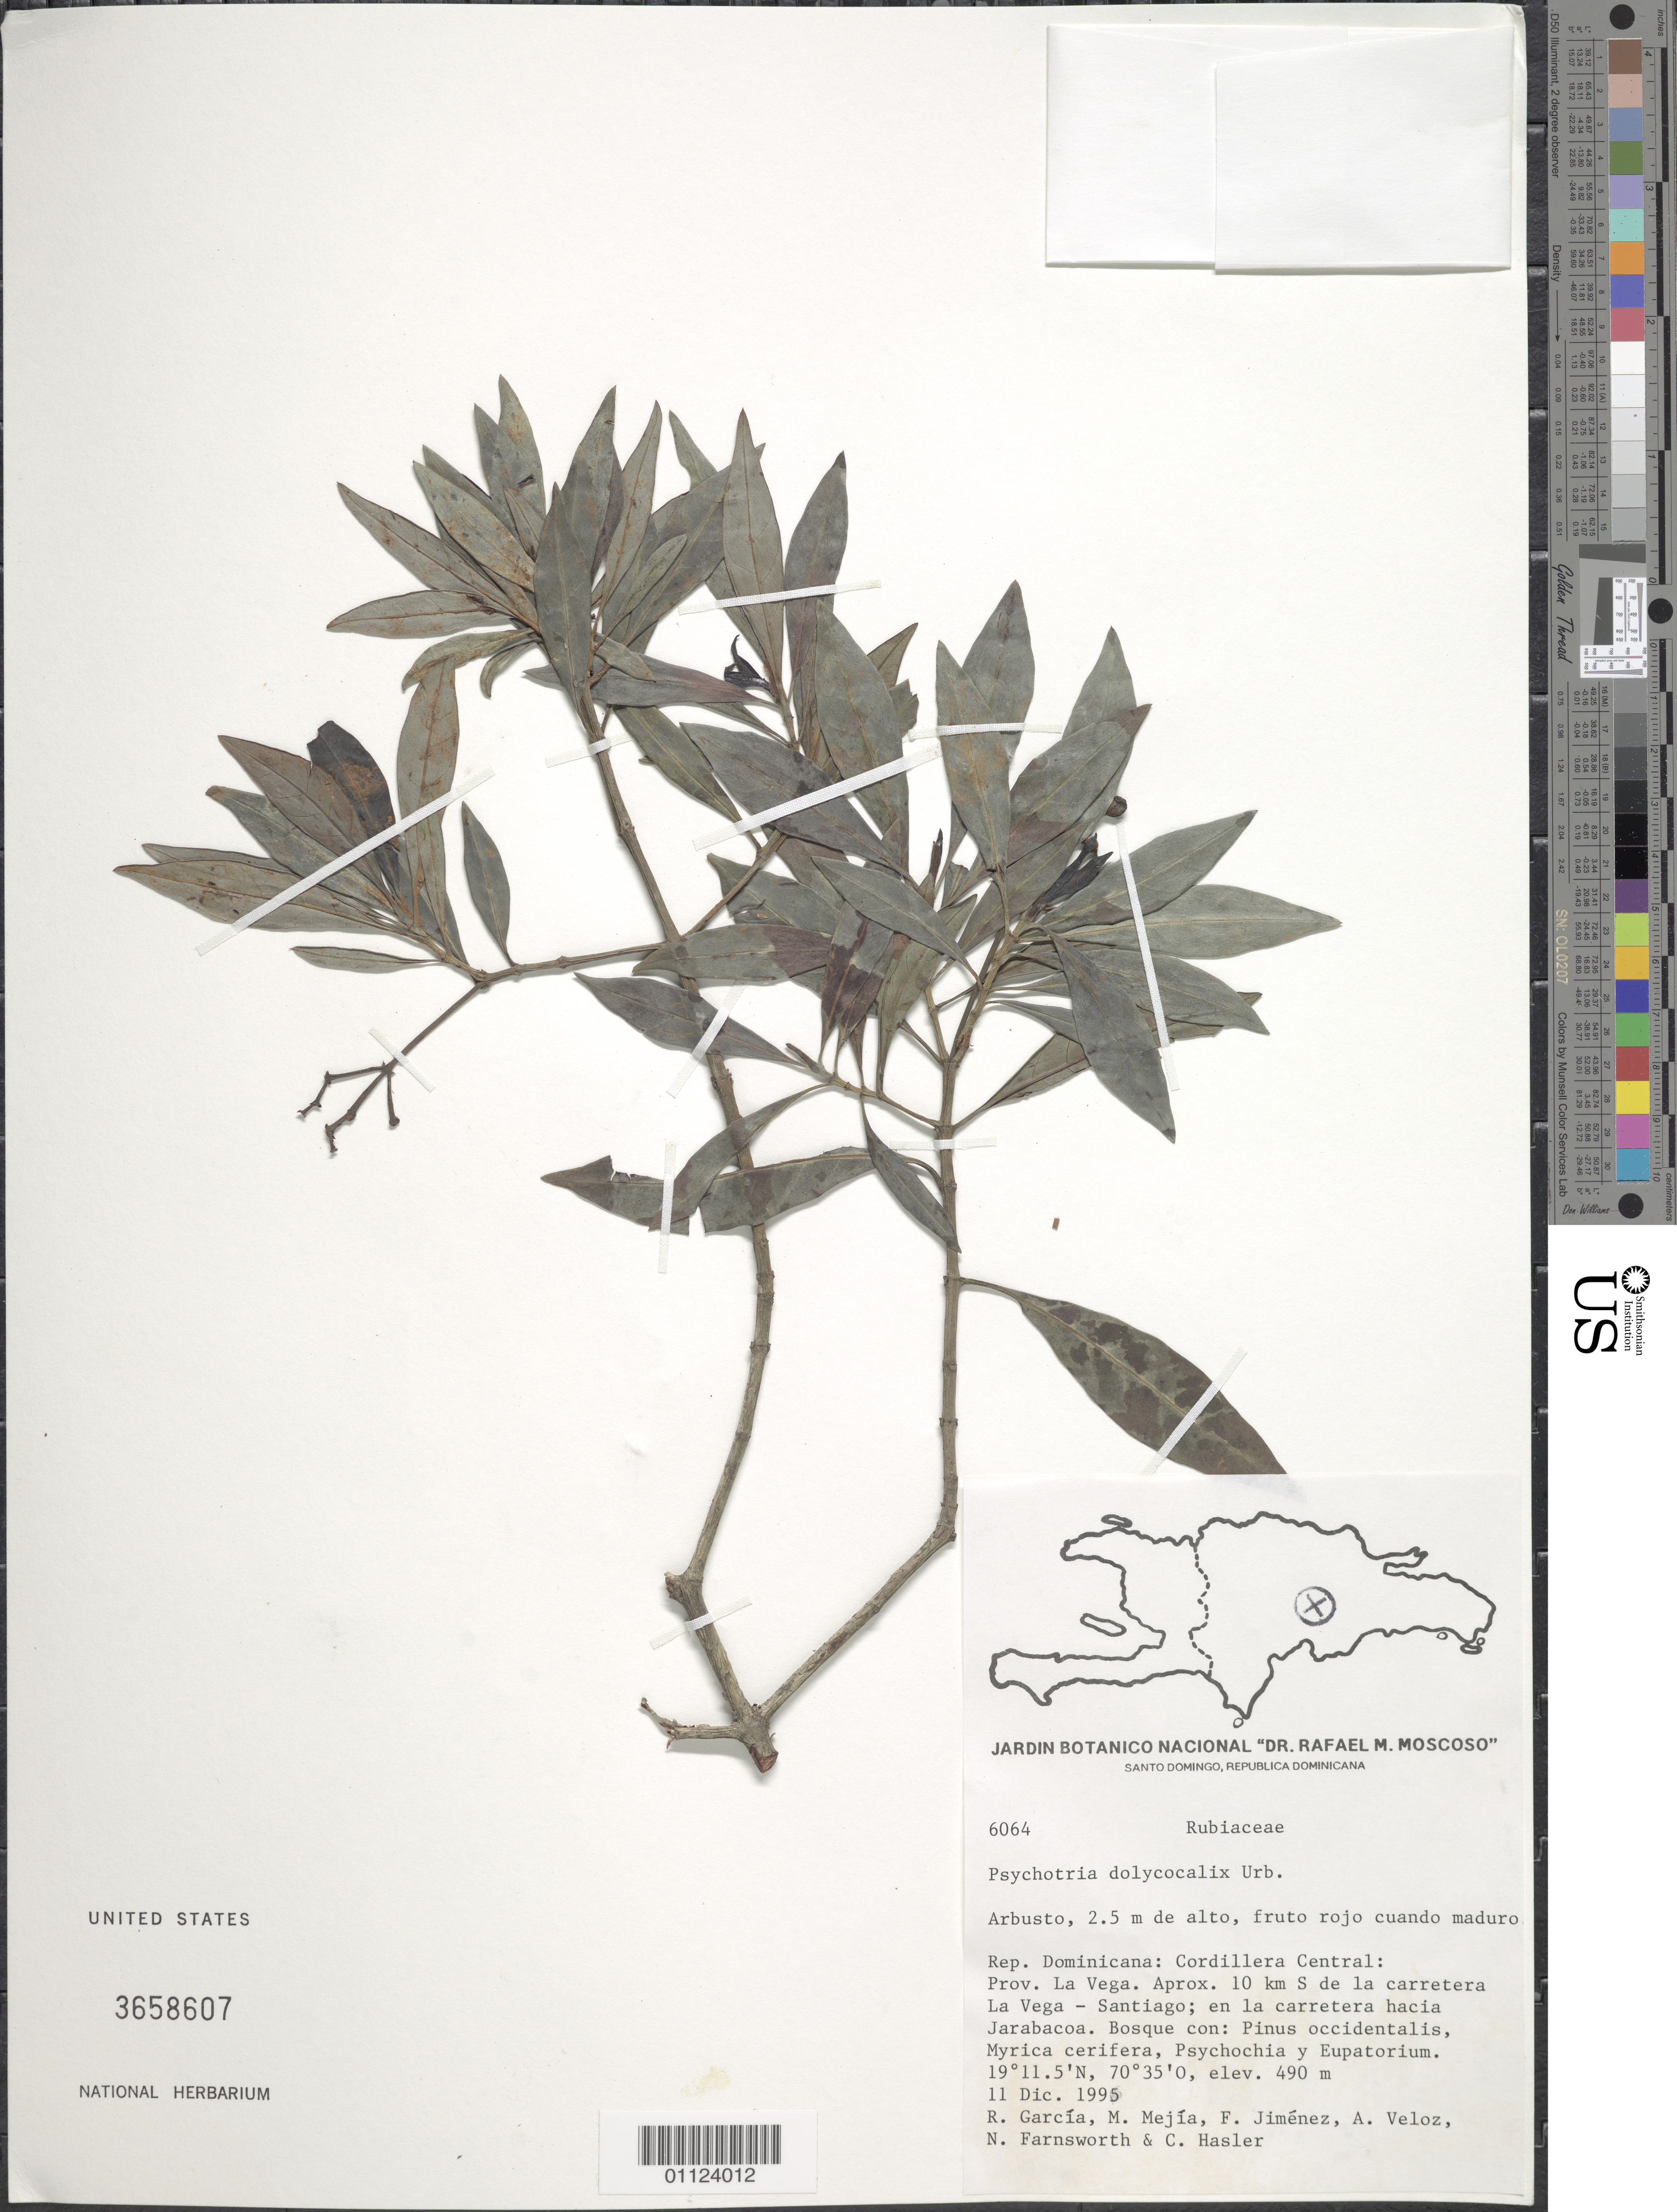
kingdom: Plantae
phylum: Tracheophyta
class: Magnoliopsida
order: Gentianales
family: Rubiaceae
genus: Psychotria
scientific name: Psychotria dolichocalyx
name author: Urb. & Ekman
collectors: R. G. García, M. Mejia, F. Jiménez, A. Veloz, N. Farnsworth & C. Hasler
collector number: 6064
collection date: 1995-12-11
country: Dominican Republic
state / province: La Vega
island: Hispaniola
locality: Cordillera Central, aprox. 10 km S de la carretera La Vega - Santiago; en la carretera hacia Jarabacoa.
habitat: Bosque con: Pinus occidentalis, Myrcia cerifera, Psychotria y Eupatorium.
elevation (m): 490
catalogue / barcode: US 3658607